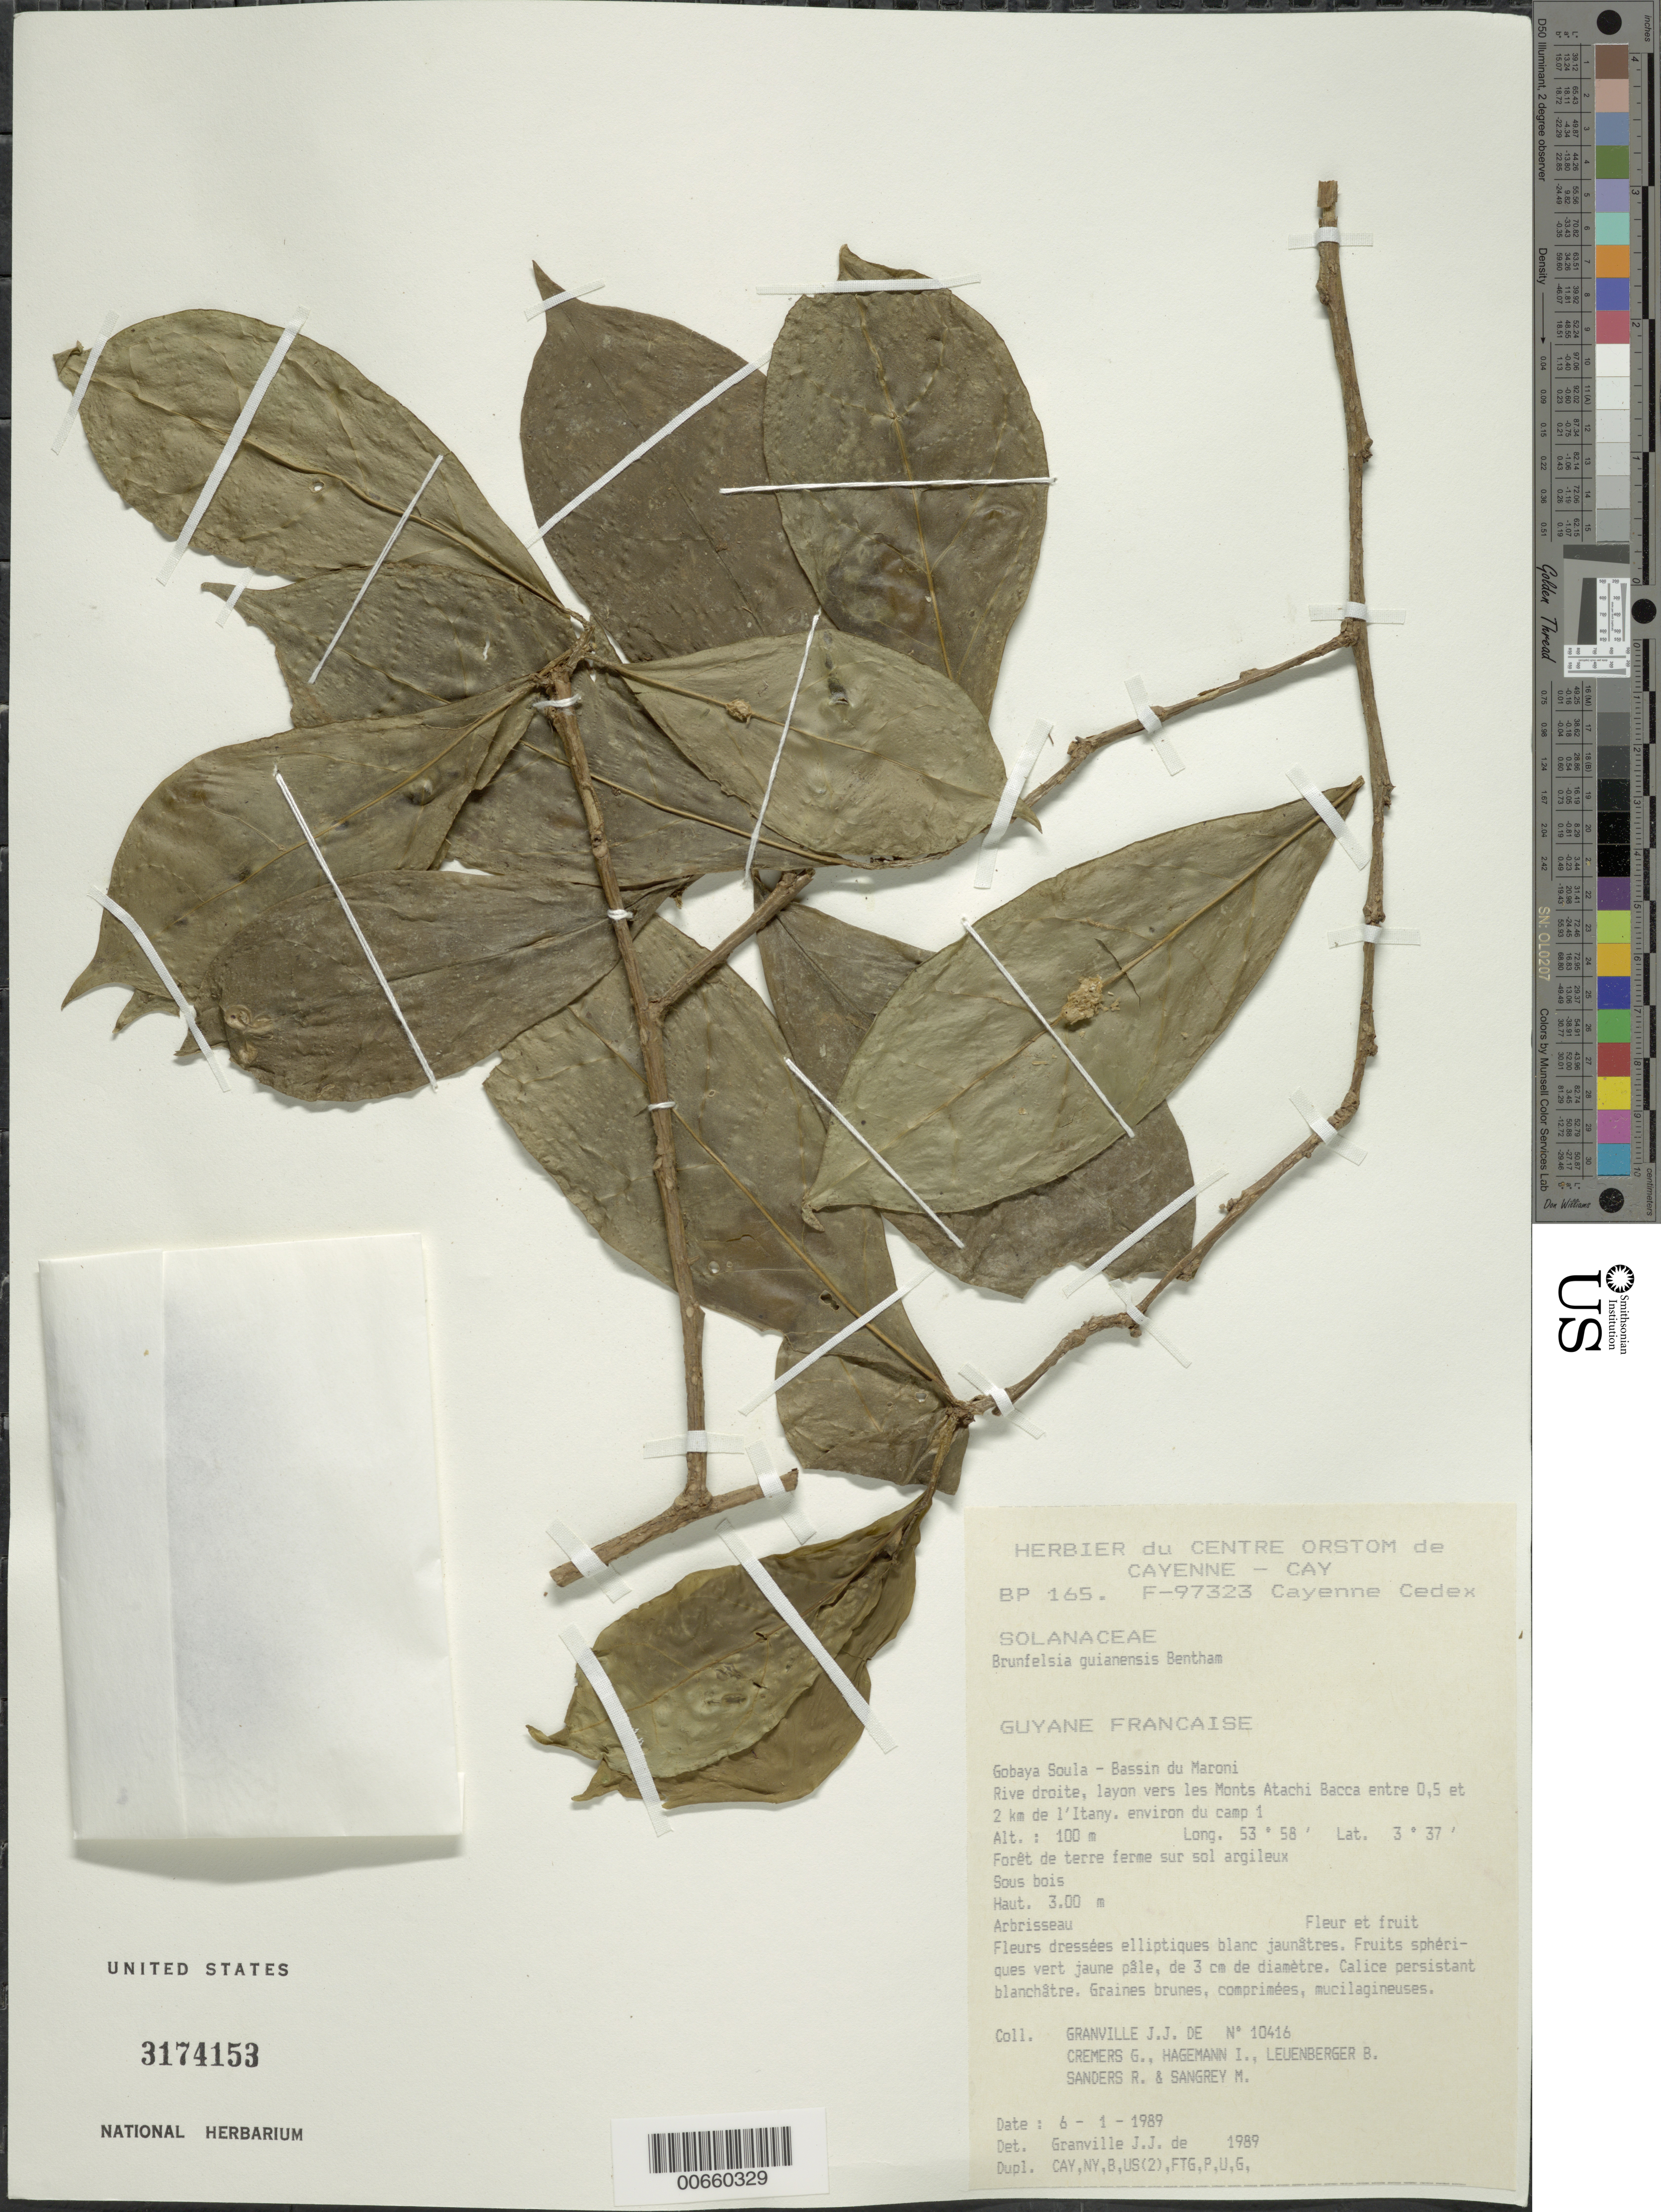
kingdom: Plantae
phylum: Tracheophyta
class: Magnoliopsida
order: Solanales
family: Solanaceae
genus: Brunfelsia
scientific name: Brunfelsia guianensis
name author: Benth.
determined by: Granville, J. J. de, (CAY), Institut de Recherche pour le Developpement (IRD) (FRENCH GUIANA)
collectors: J.-J. de Granville, G. Cremers, J. Hagemann, B. E. Leuenberger & M. S. Sangrey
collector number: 10416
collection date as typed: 6-Jan-89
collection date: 1989-01-06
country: French Guiana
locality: Gobaya Soula, Bassin du Maroni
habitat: Forest on terra firma, clay soil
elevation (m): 100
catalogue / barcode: US 3174153